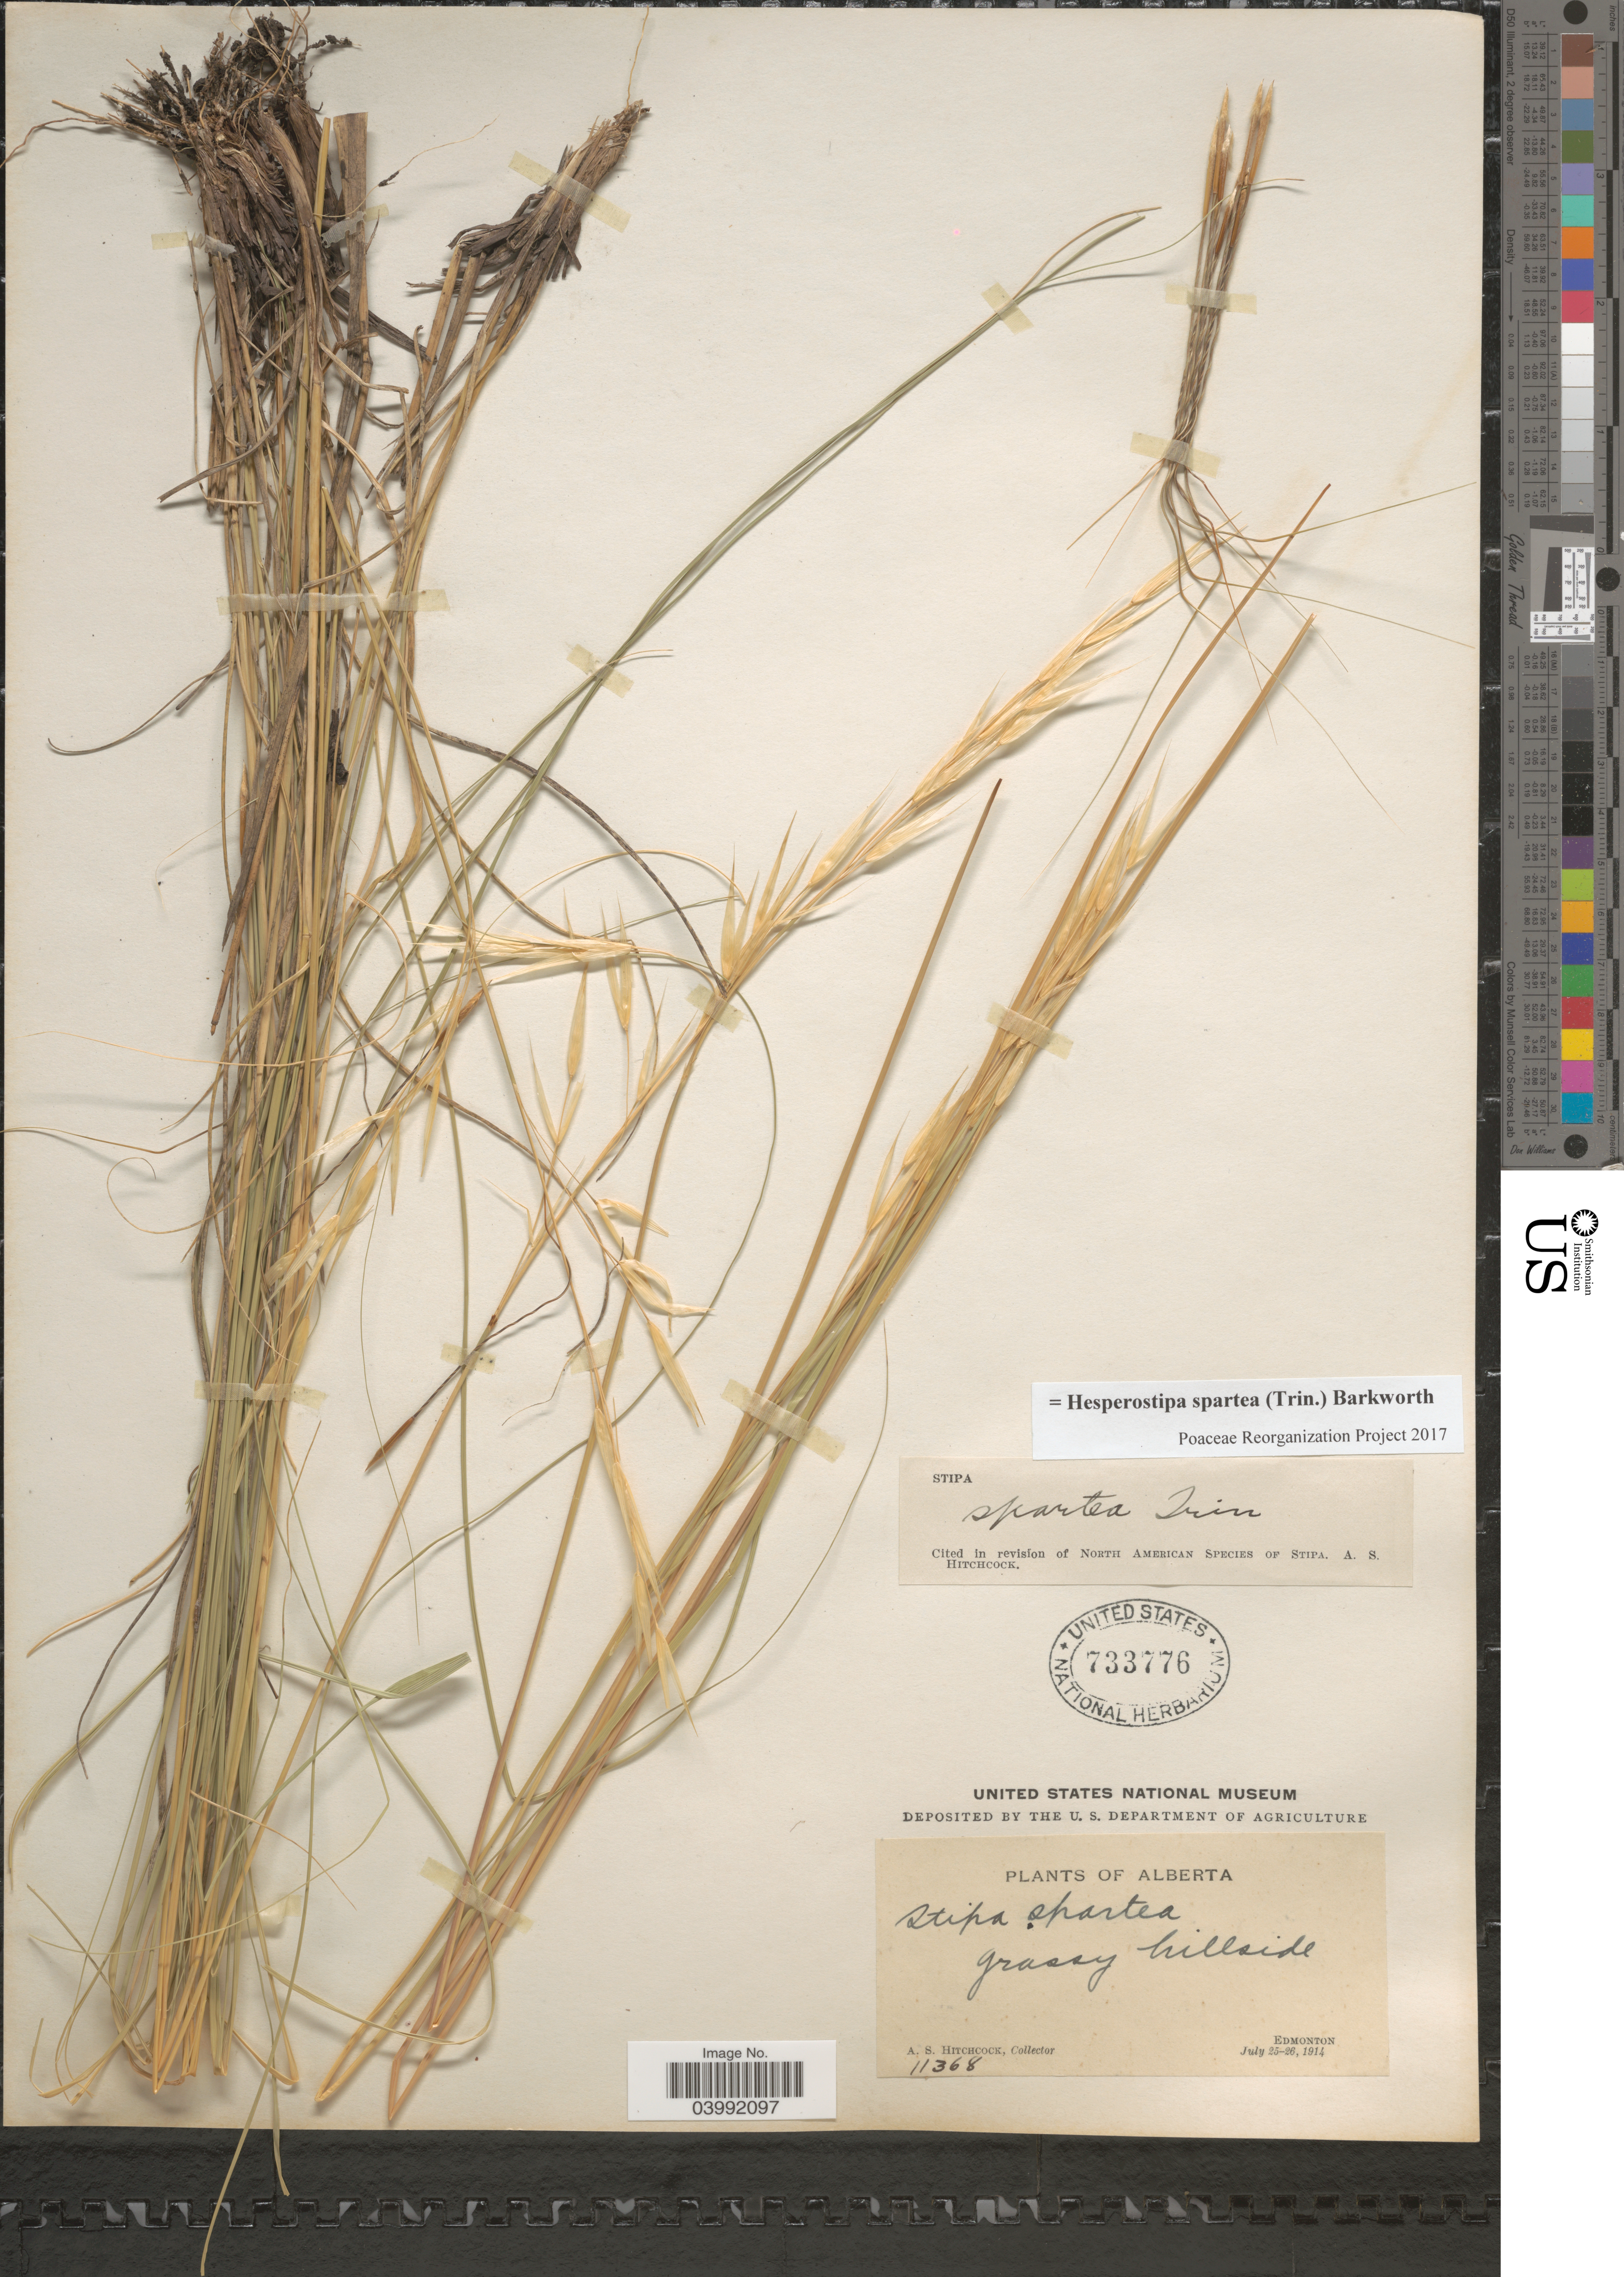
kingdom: Plantae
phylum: Tracheophyta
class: Liliopsida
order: Poales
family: Poaceae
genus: Hesperostipa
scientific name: Hesperostipa spartea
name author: (Trin.) Barkworth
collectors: A. S. Hitchcock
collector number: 11368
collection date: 1914-07-25/1914-07-26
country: Canada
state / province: Alberta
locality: Edmonton.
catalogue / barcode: US 733776